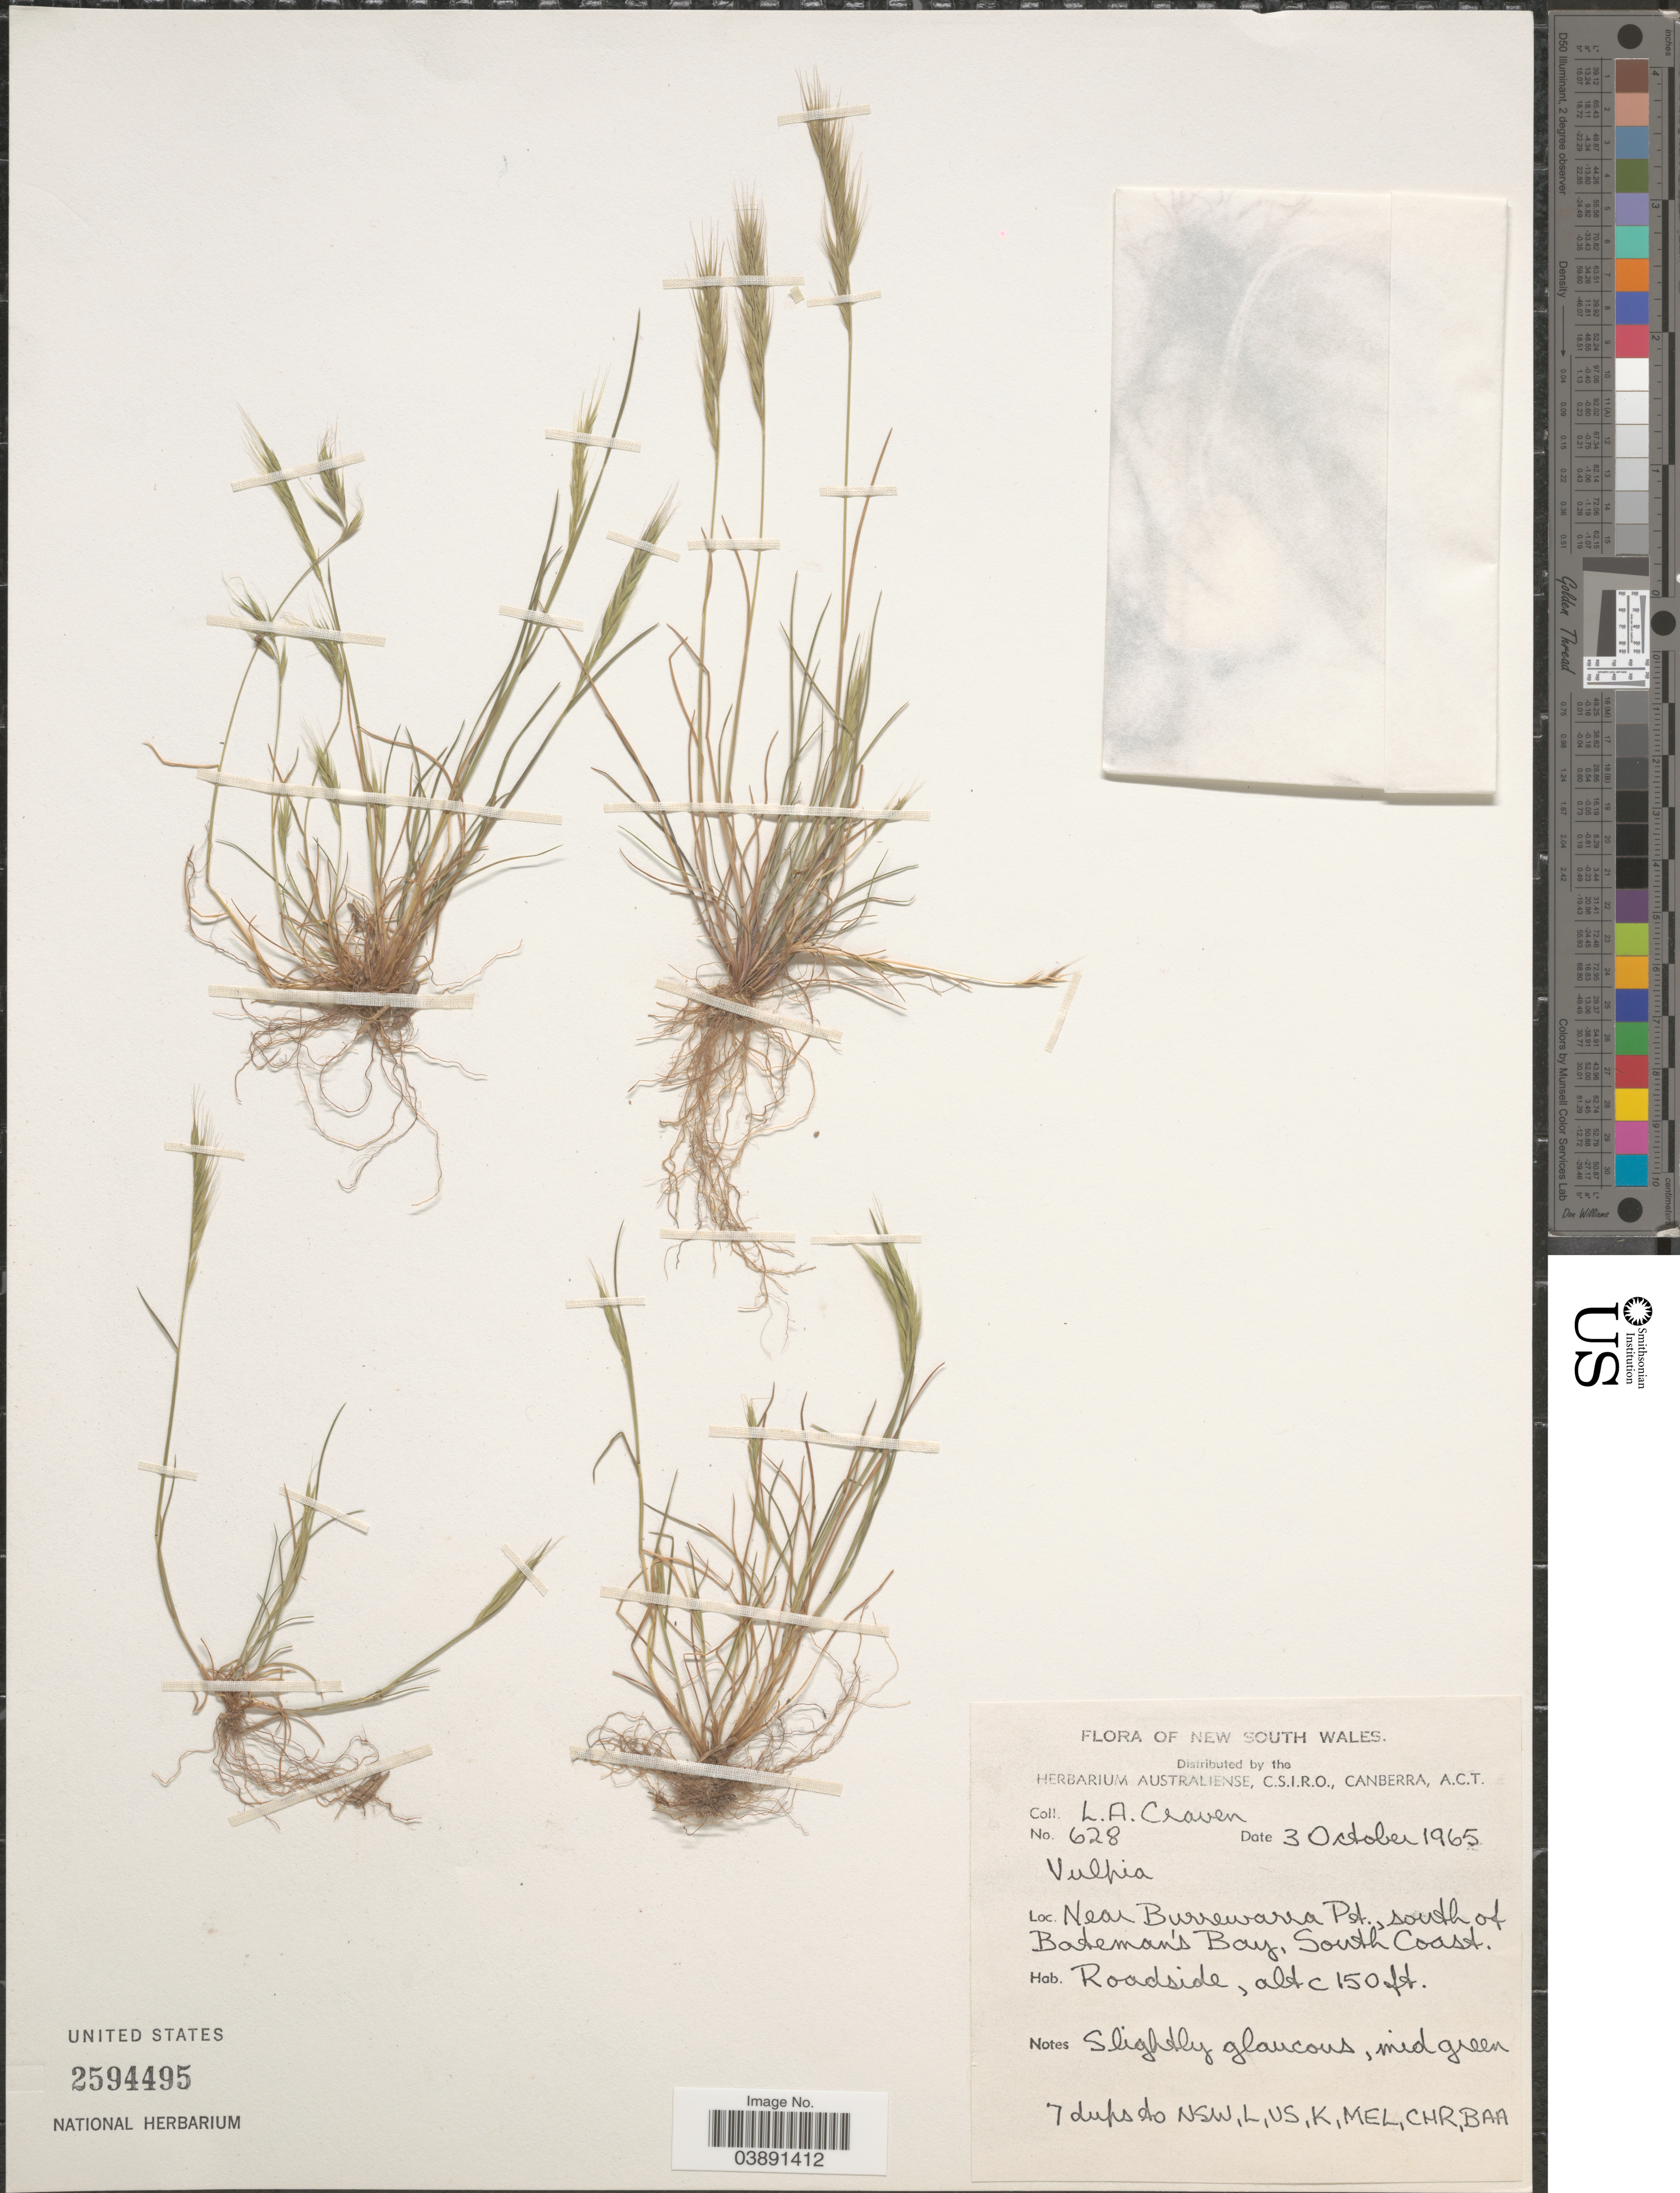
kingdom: Plantae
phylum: Tracheophyta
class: Liliopsida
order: Poales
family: Poaceae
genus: Festuca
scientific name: Festuca sp.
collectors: L. A. Craven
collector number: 628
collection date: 1965-10-03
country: Australia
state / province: New South Wales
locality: Near Burrewarra Pt., south of Bateman's Bay, South Coast.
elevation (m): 46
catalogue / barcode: US 2594495